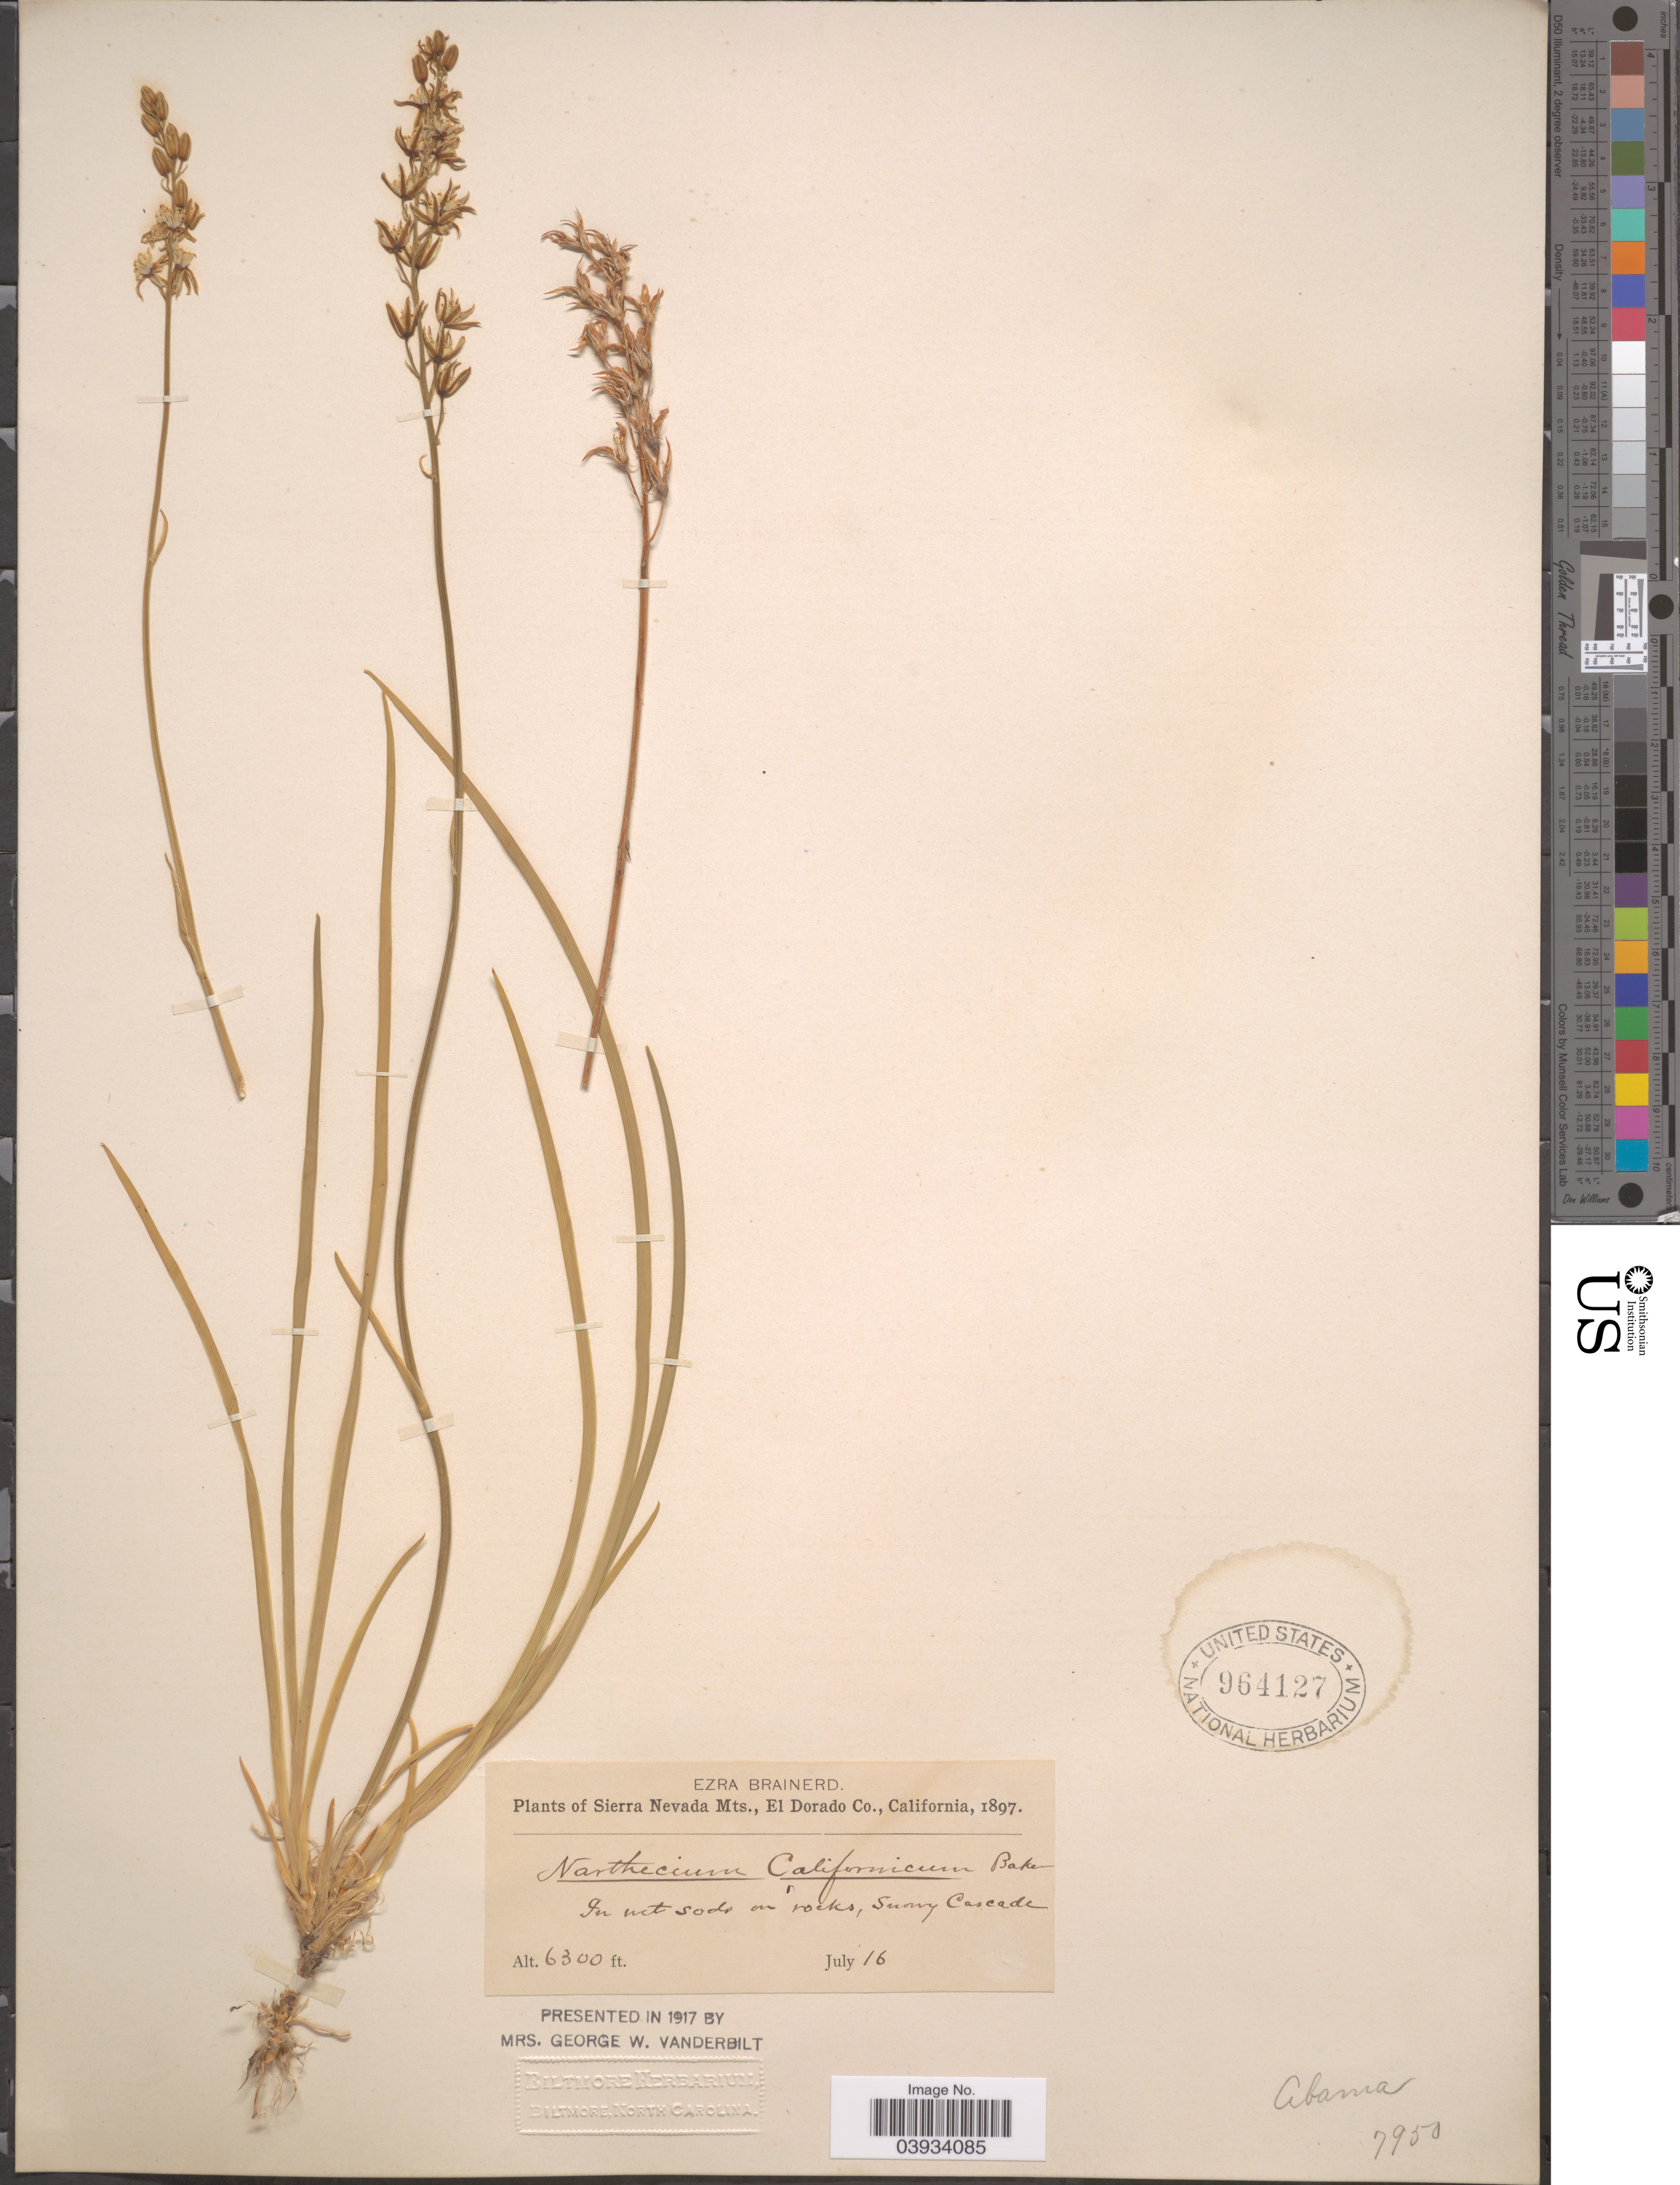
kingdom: Plantae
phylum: Tracheophyta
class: Liliopsida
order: Dioscoreales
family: Nartheciaceae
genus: Narthecium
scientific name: Narthecium californicum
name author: Baker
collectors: E. Brainerd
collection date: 1897-07-16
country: United States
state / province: California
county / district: El Dorado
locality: Sierra Nevada Mts., El Dorado Co. Snowy Cascade.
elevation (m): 1920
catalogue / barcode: US 964127